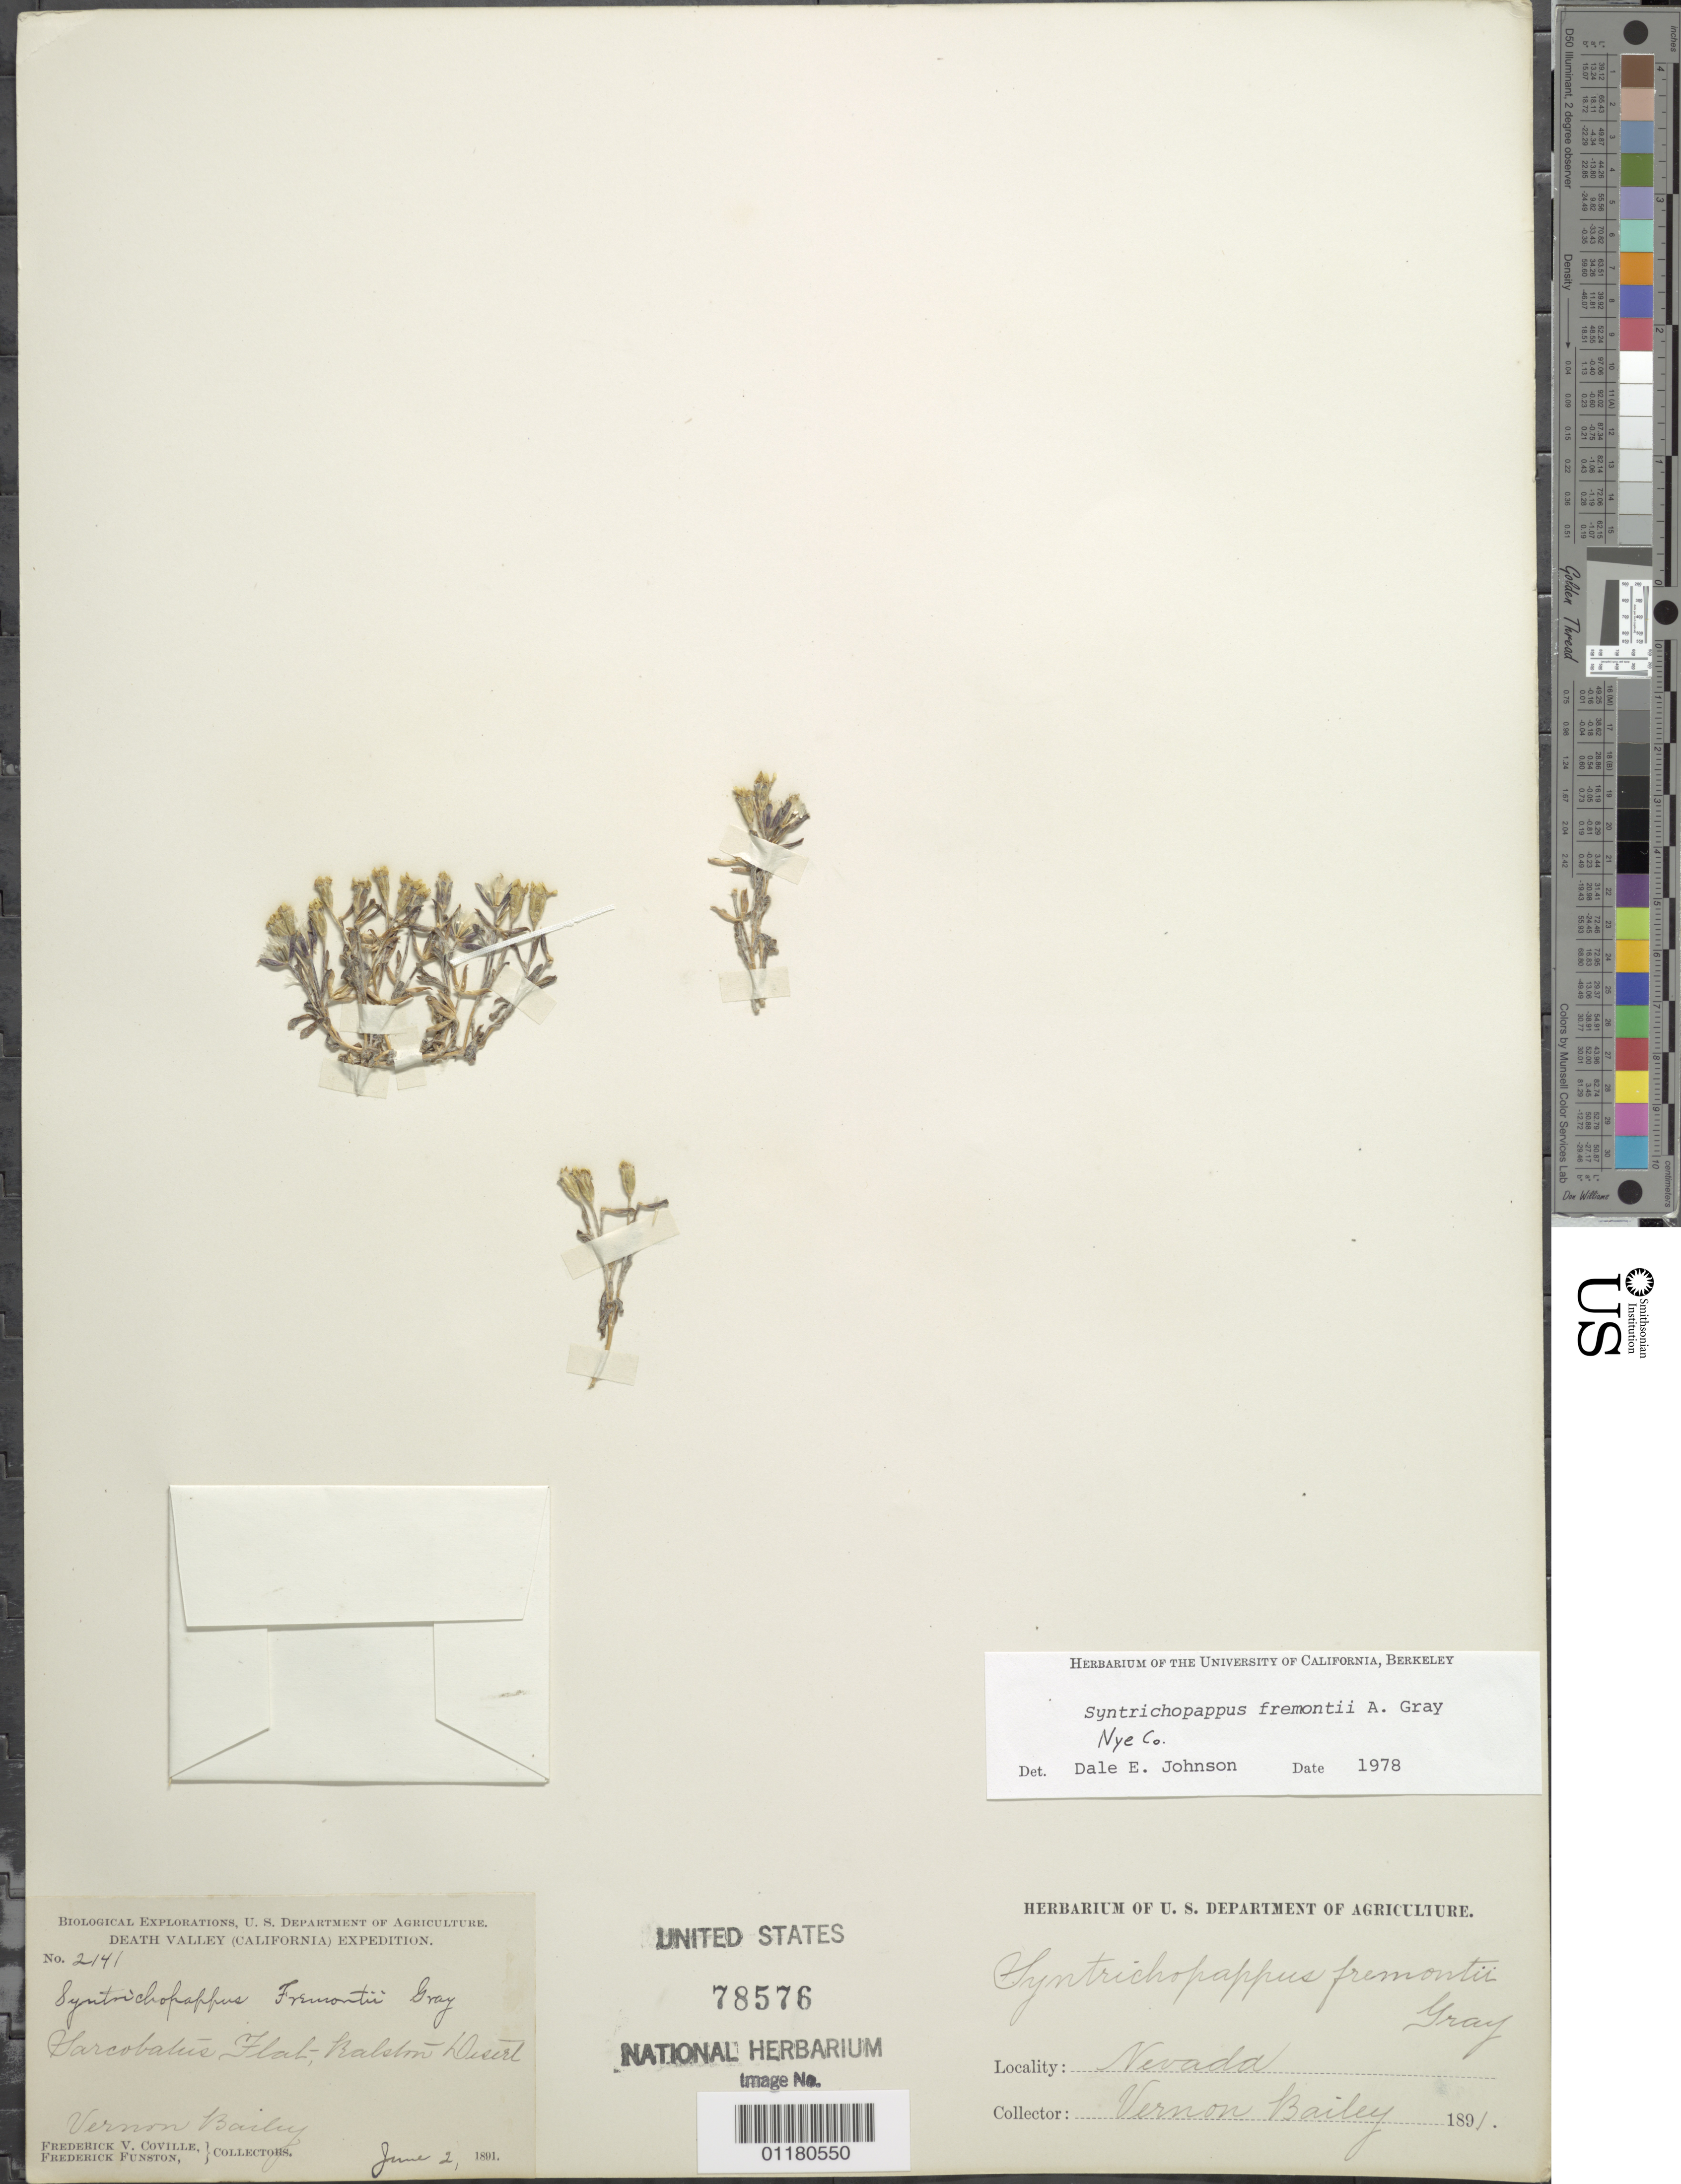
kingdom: Plantae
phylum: Tracheophyta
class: Magnoliopsida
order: Asterales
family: Asteraceae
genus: Syntrichopappus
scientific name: Syntrichopappus fremontii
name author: A. Gray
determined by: Johnson, D. E.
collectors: V. O. Bailey, F. V. Coville & F. Funston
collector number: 2141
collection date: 1891-06-02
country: United States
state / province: Nevada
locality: Sacrobatus Flat, Balston Desert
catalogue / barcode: US 78576